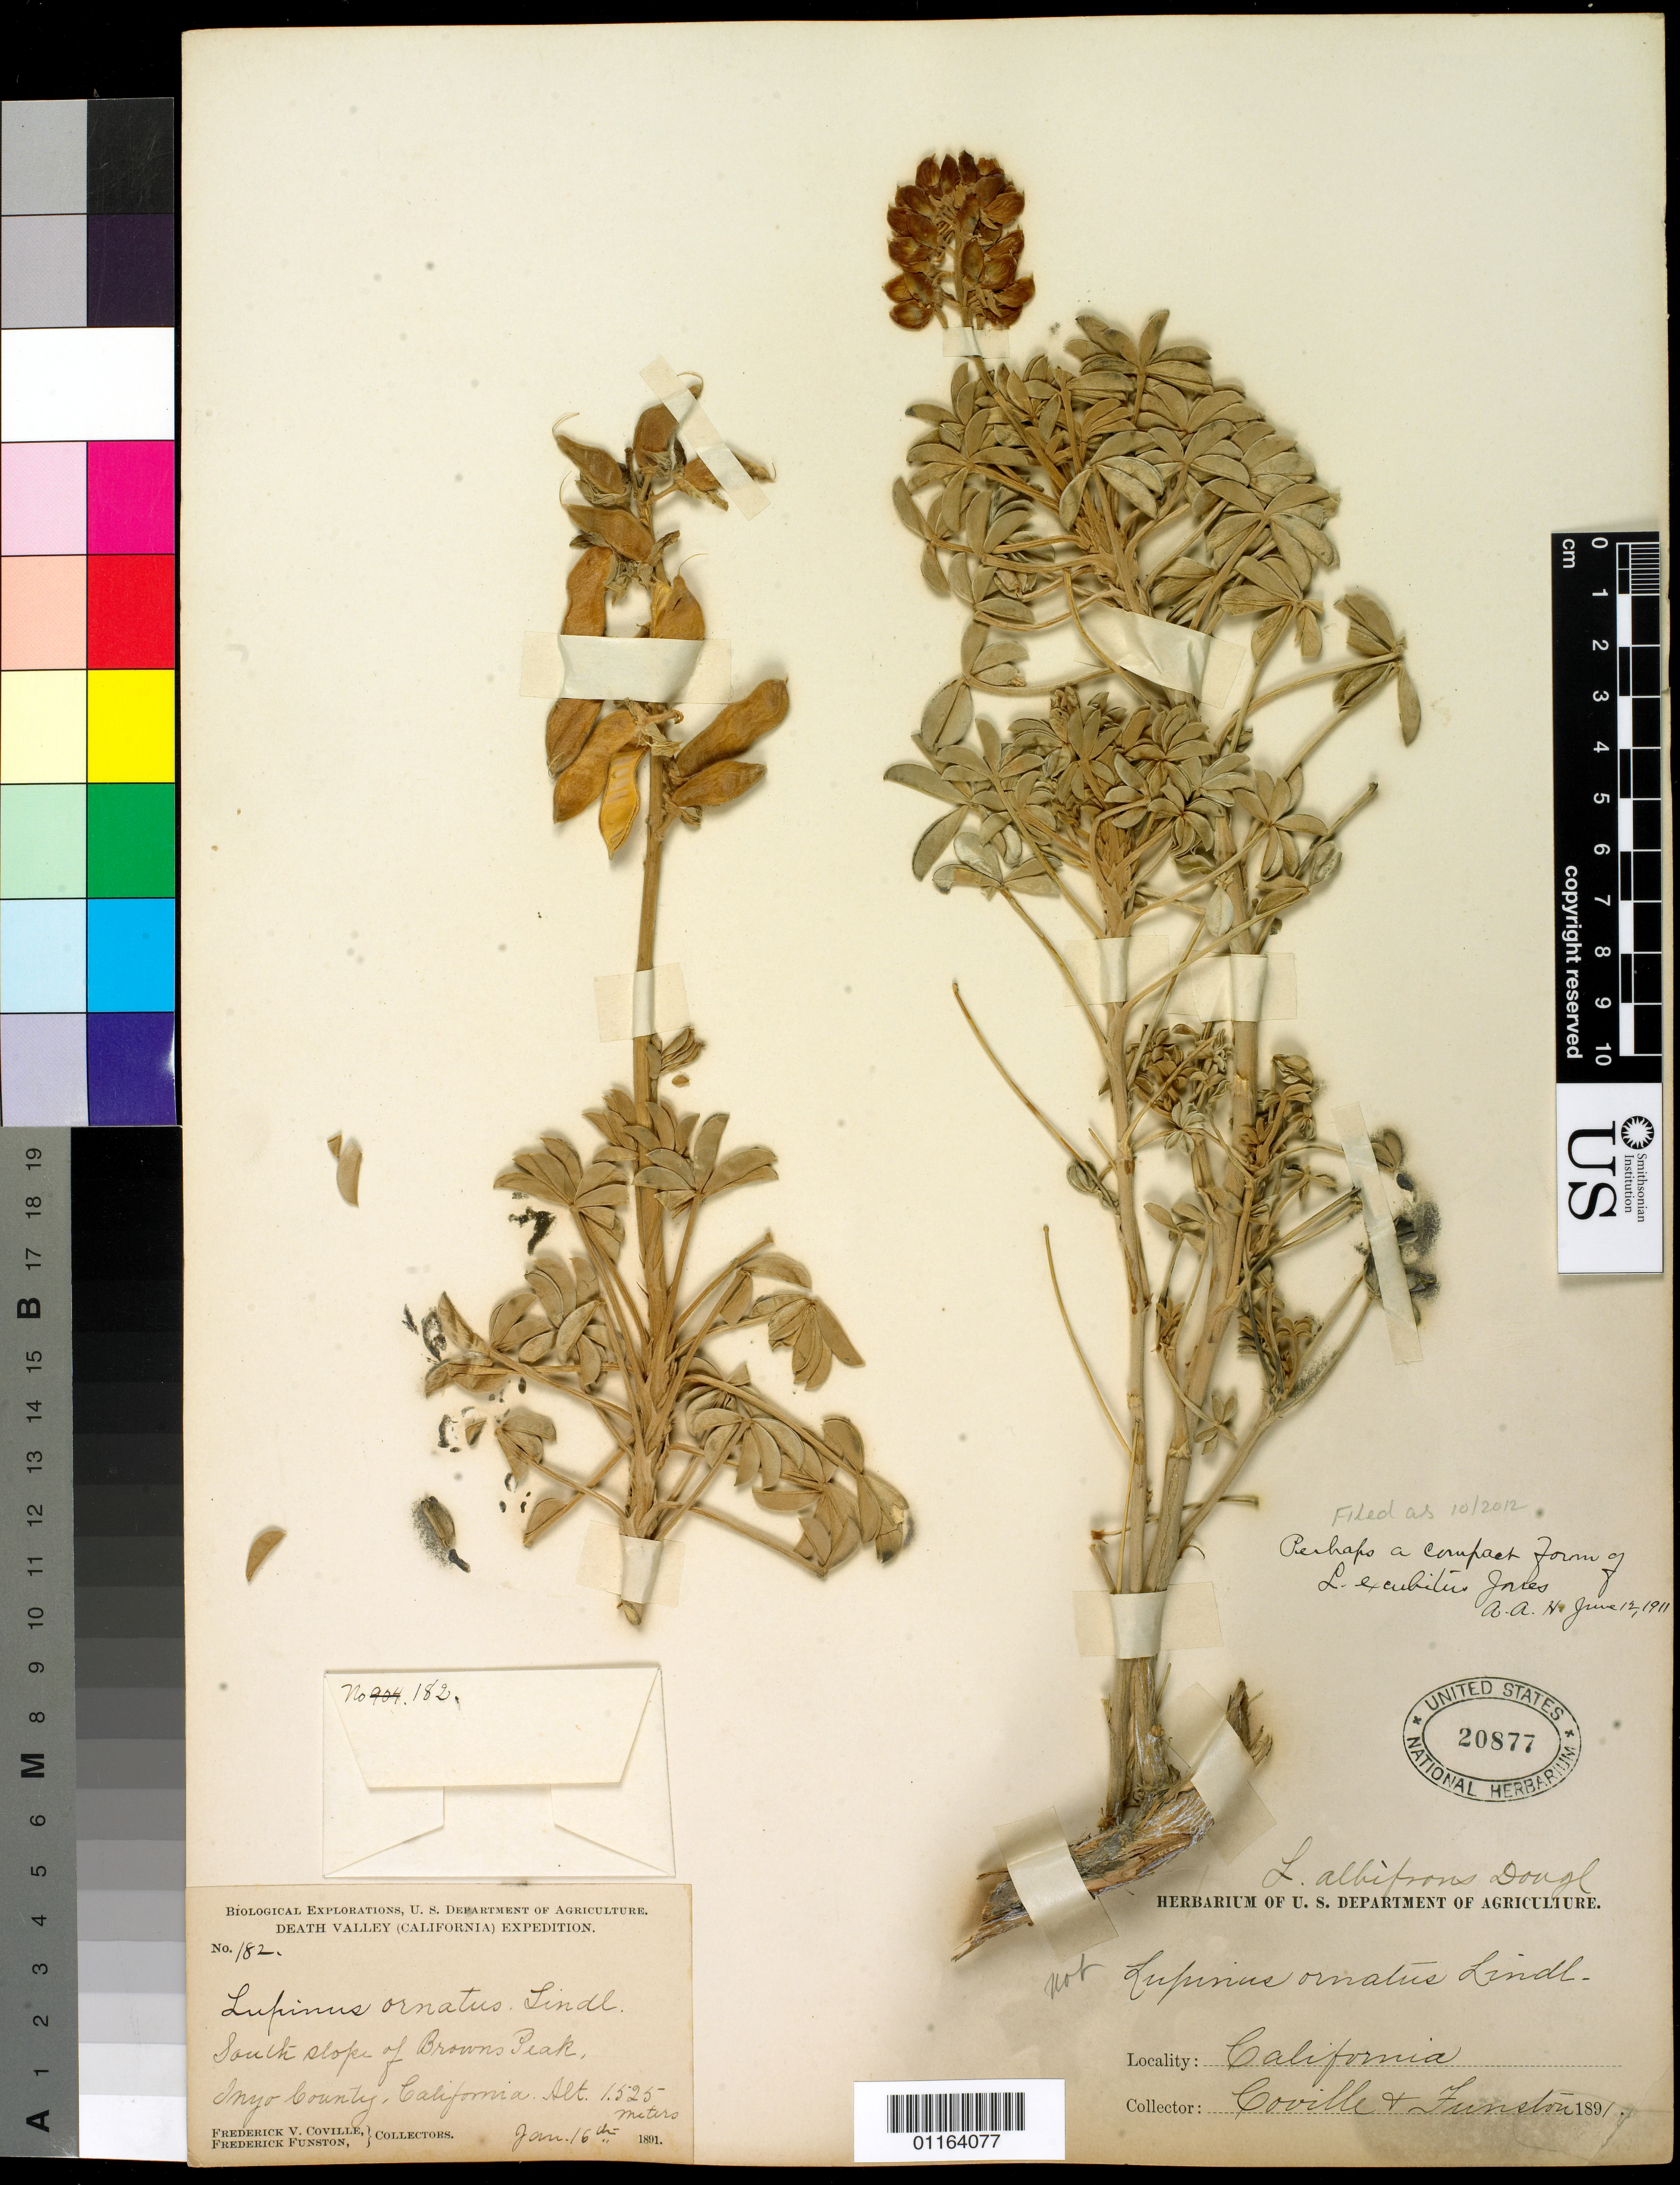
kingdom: Plantae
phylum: Tracheophyta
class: Magnoliopsida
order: Fabales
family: Fabaceae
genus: Lupinus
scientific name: Lupinus excubitus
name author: M.E. Jones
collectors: F. V. Coville & F. Funston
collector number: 182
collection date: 1891-01-16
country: United States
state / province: California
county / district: Inyo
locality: South slope of Brown's Peak.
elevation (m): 1525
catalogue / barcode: US 20877